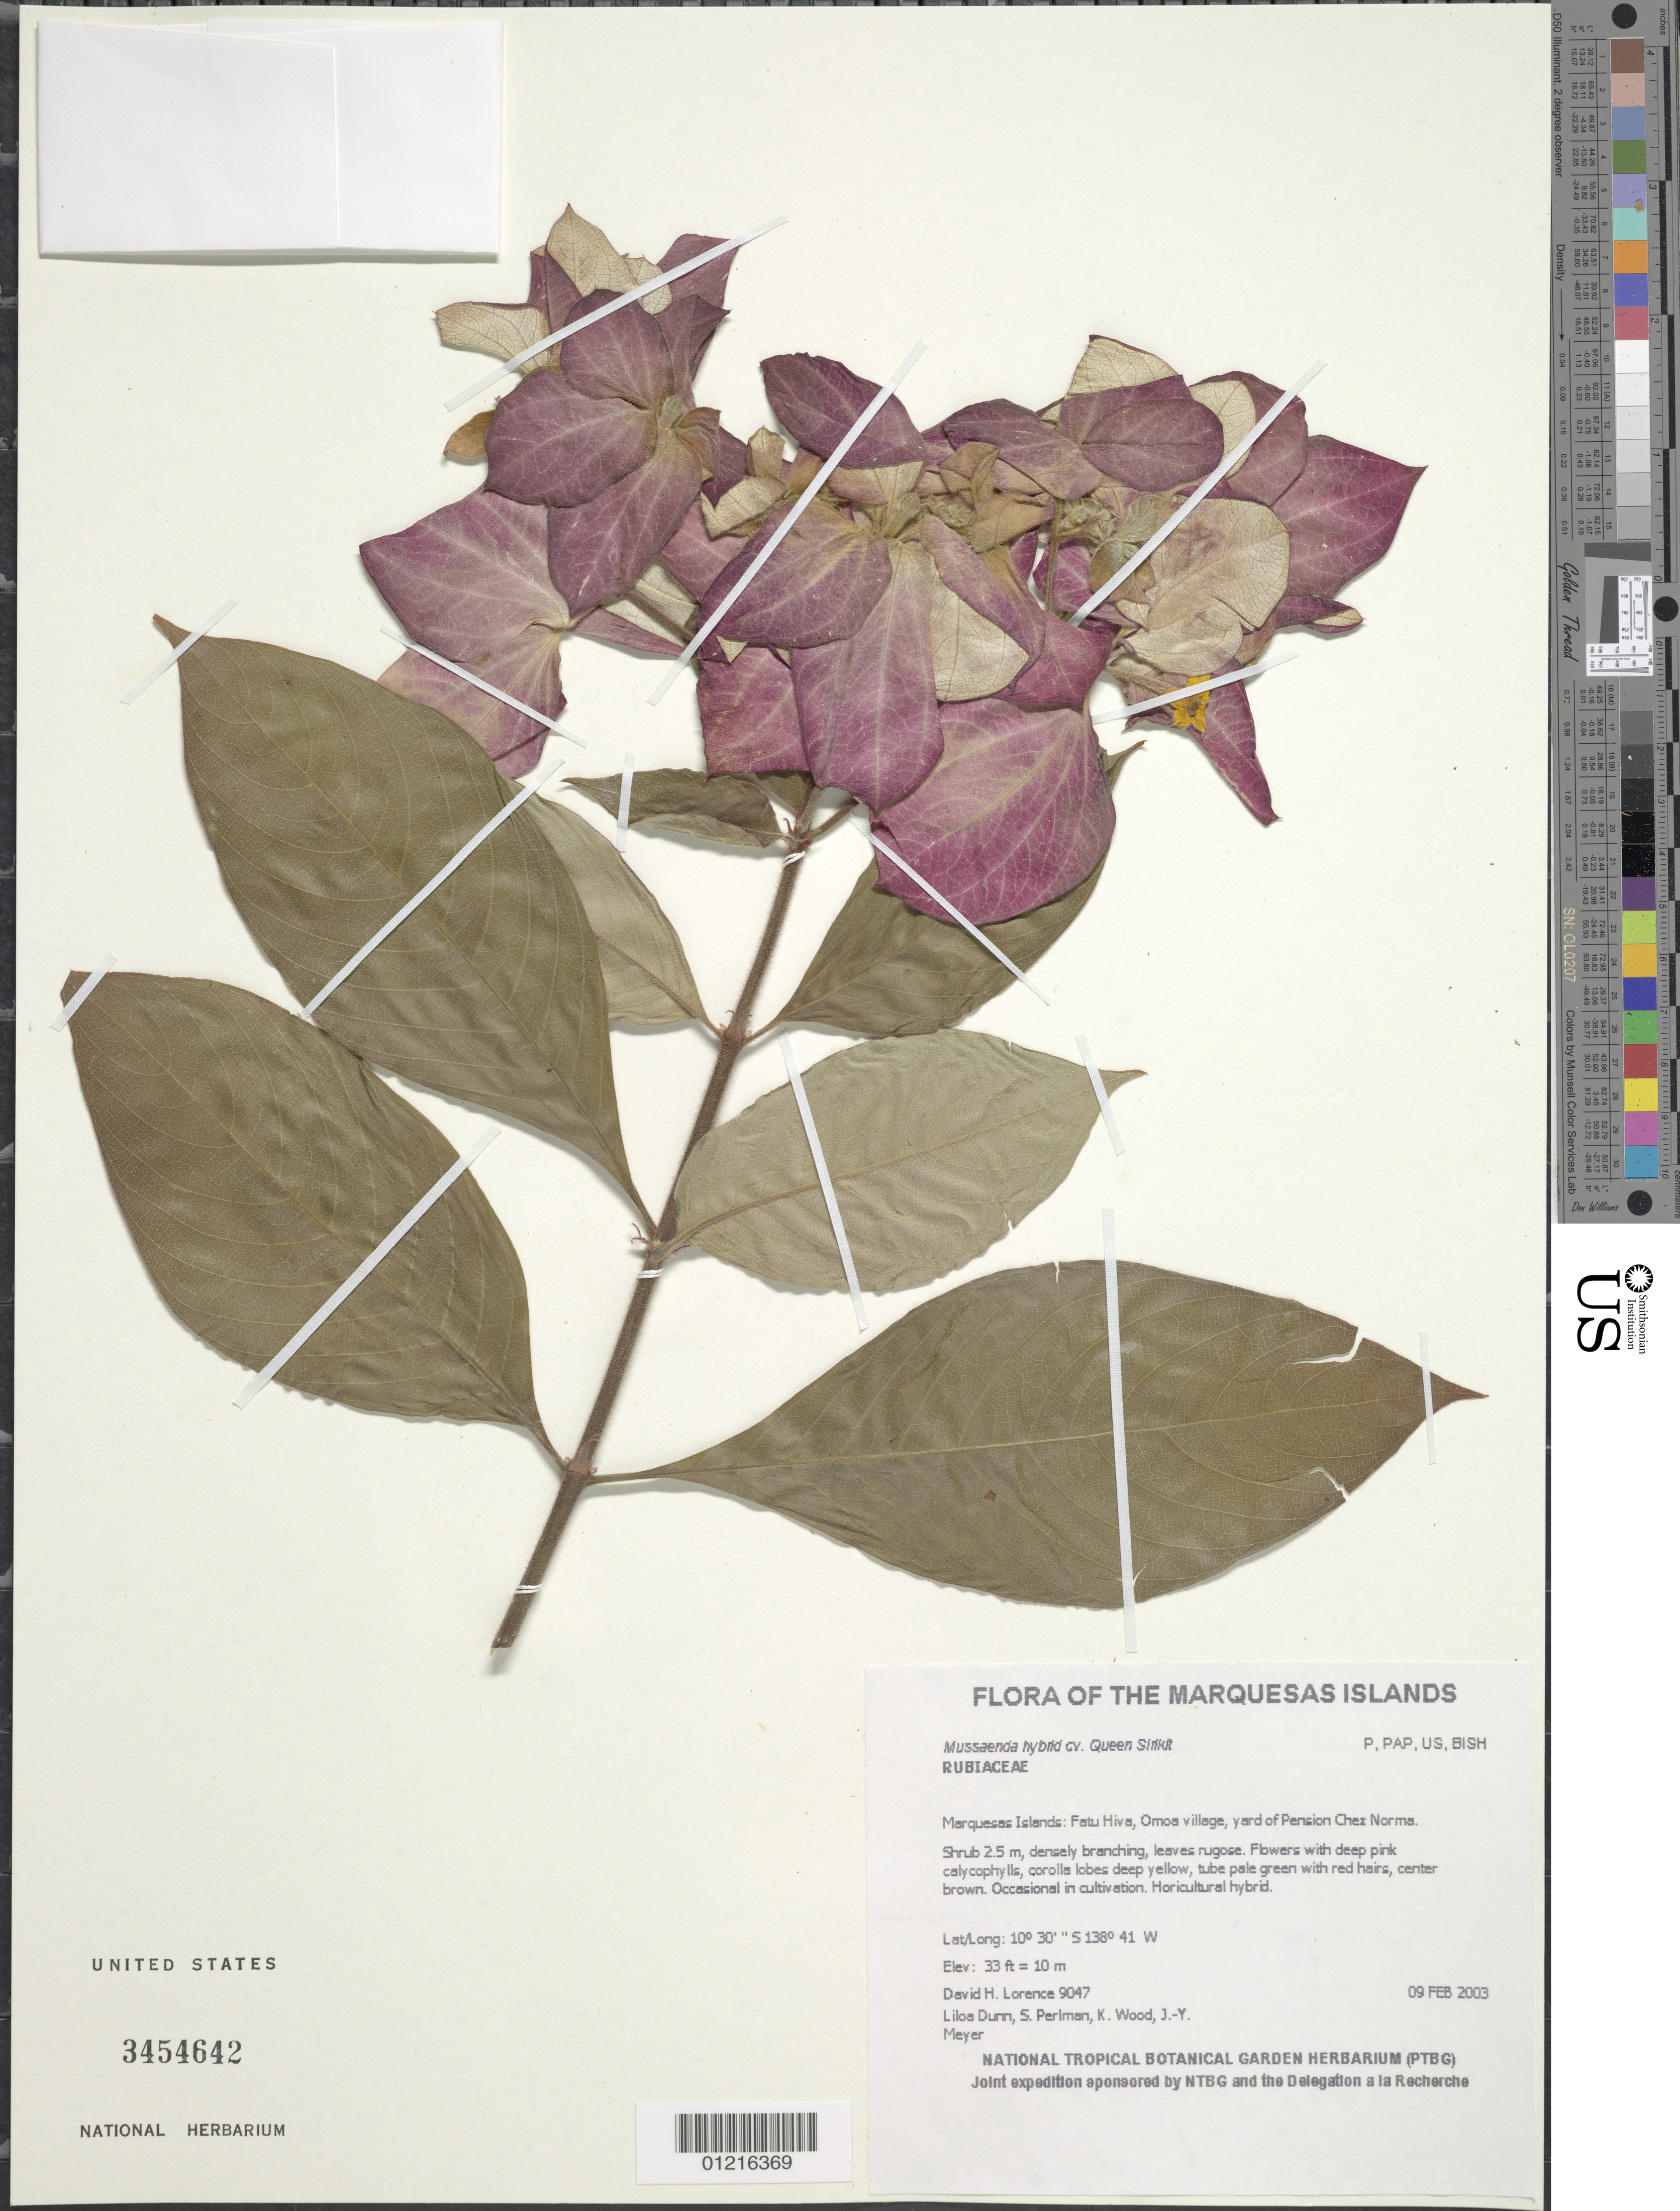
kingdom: Plantae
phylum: Tracheophyta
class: Magnoliopsida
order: Gentianales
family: Rubiaceae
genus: Mussaenda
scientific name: Mussaenda 'Queen Sirikit'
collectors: D. Lorence, L. Dunn, S. Perlman, K. R. Wood & J.-Y. Meyer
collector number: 9047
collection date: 2003-02-09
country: French Polynesia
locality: The Marquesas Islands. Fatu Hiva, Omoa village, yard of Pension Chez Norma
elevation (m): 10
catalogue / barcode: US 3454642